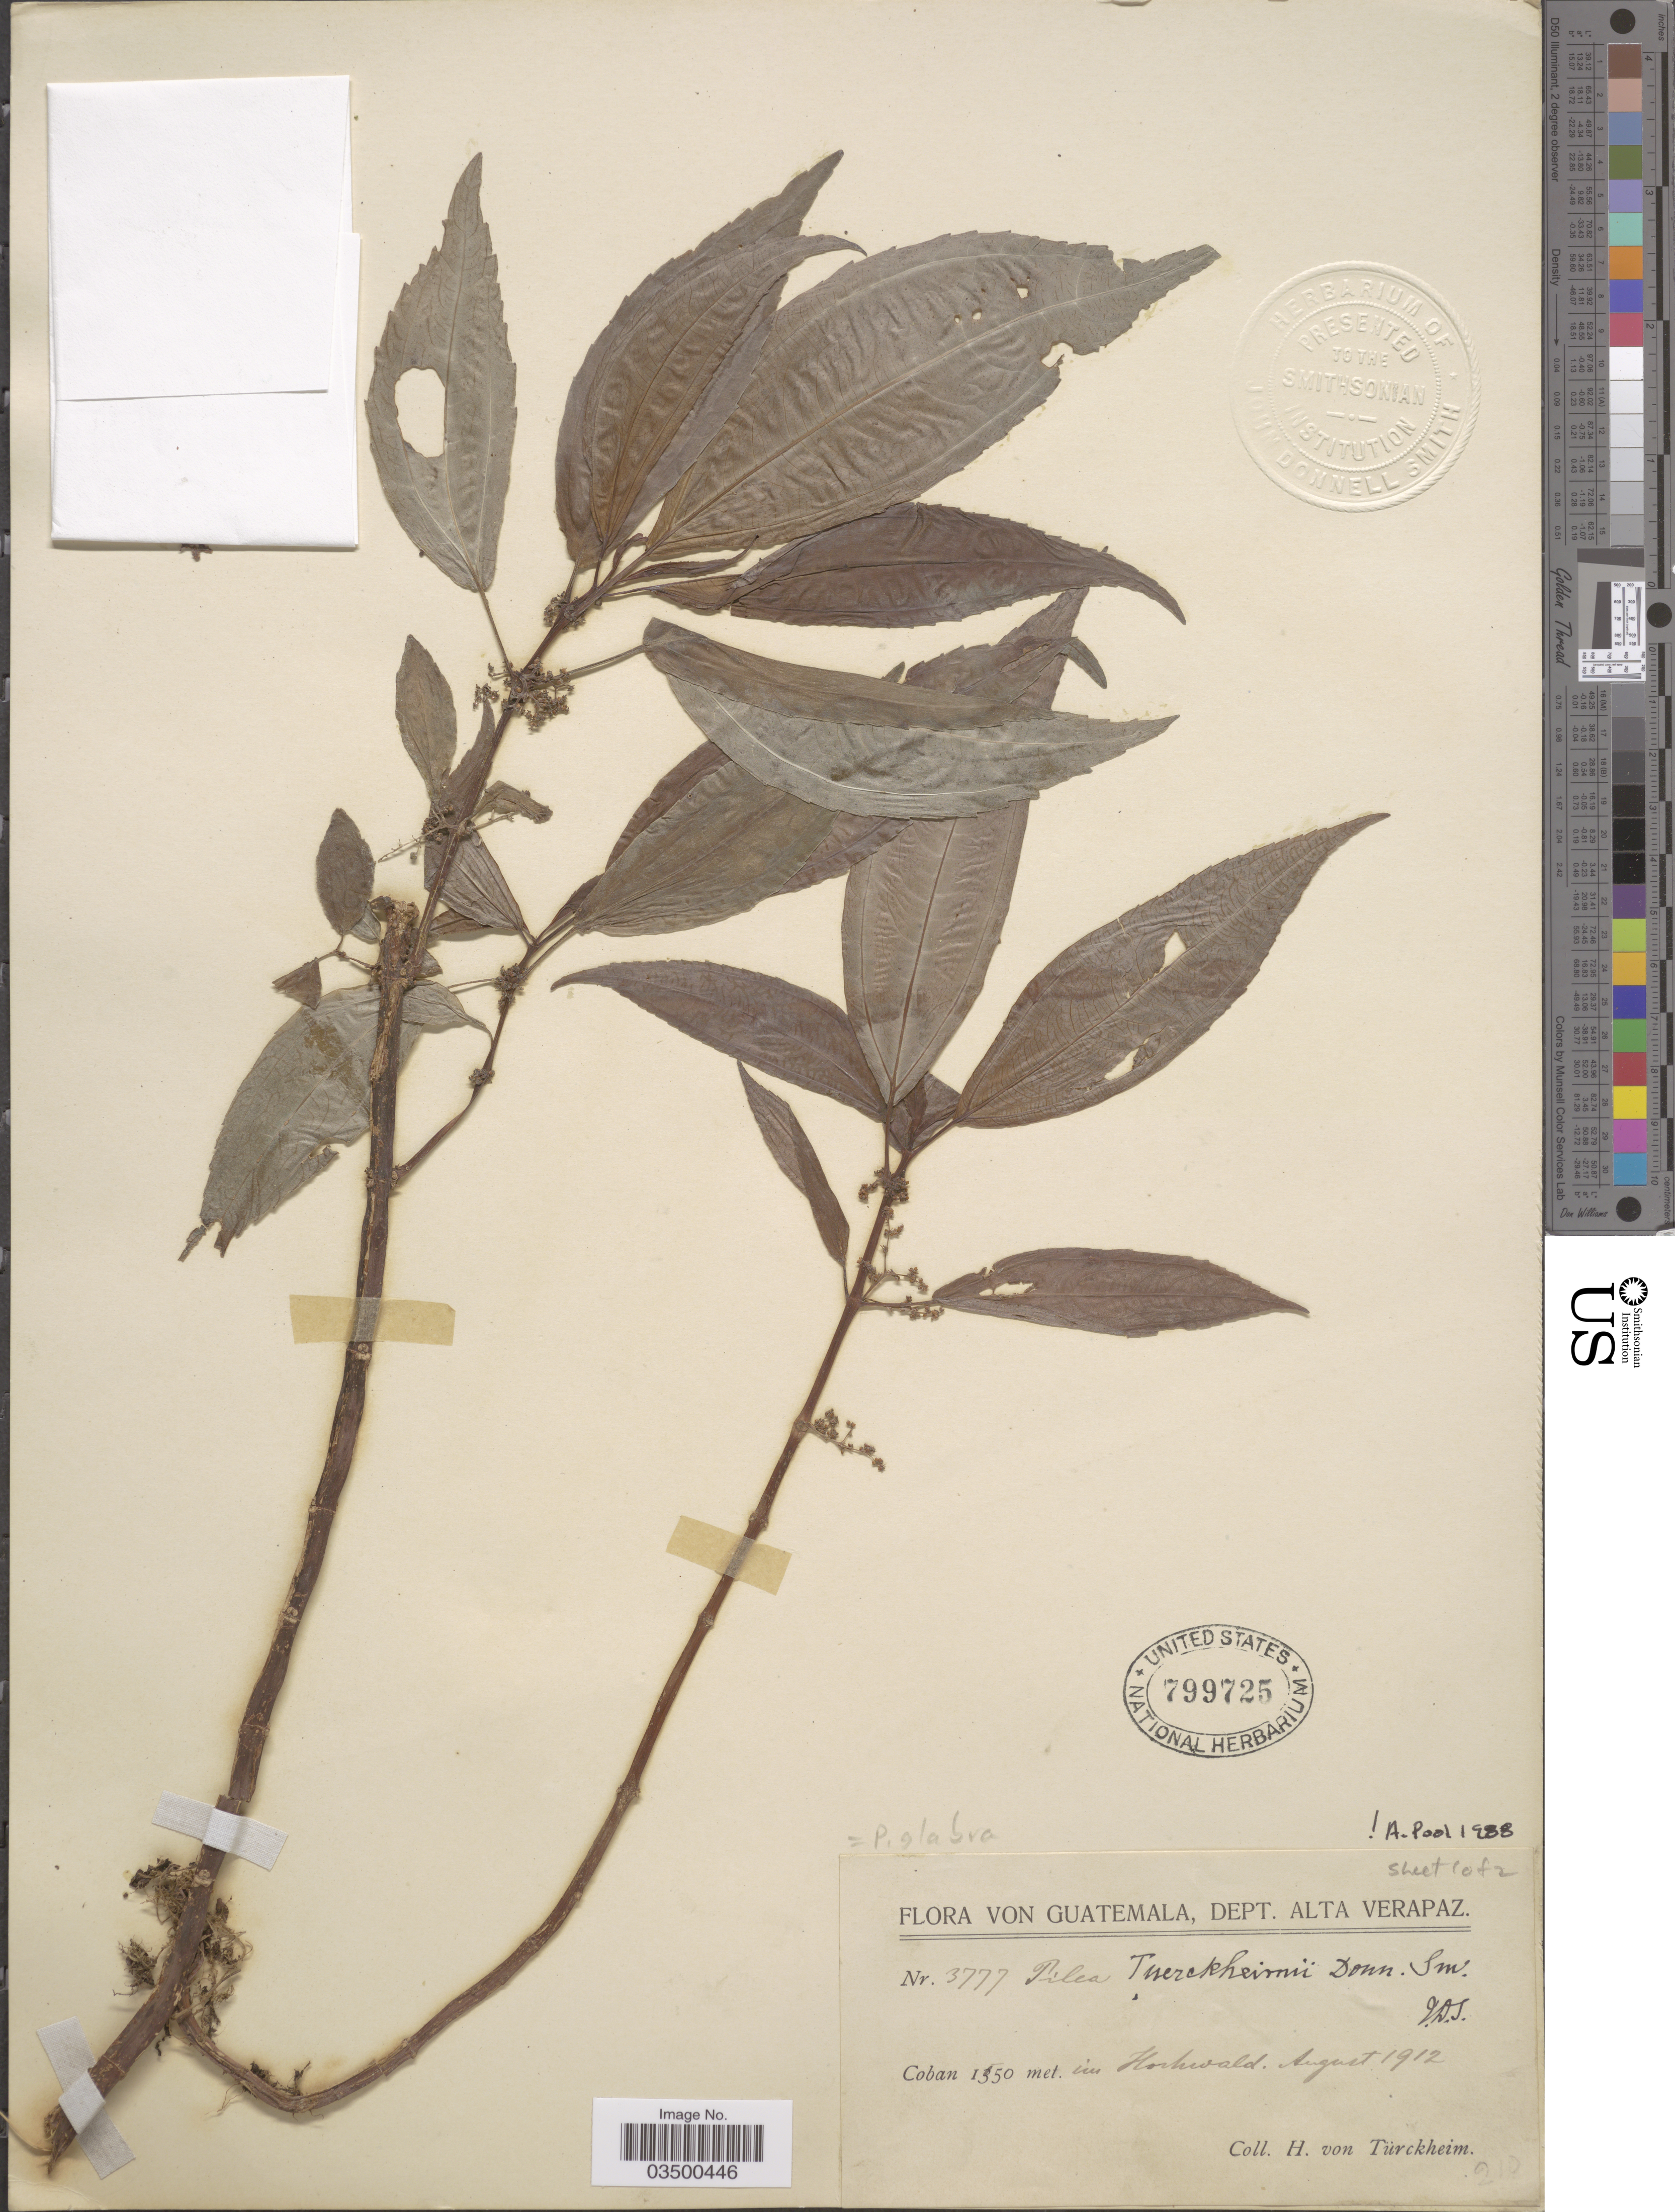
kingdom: Plantae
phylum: Tracheophyta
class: Magnoliopsida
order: Rosales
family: Urticaceae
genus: Pilea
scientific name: Pilea glabra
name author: S. Watson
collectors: H. von Türckheim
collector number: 3777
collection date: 1912-08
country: Guatemala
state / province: Alta Verapaz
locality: Dept. Alta Verapaz. Coban im Hochwald.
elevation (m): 1550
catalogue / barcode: US 799725